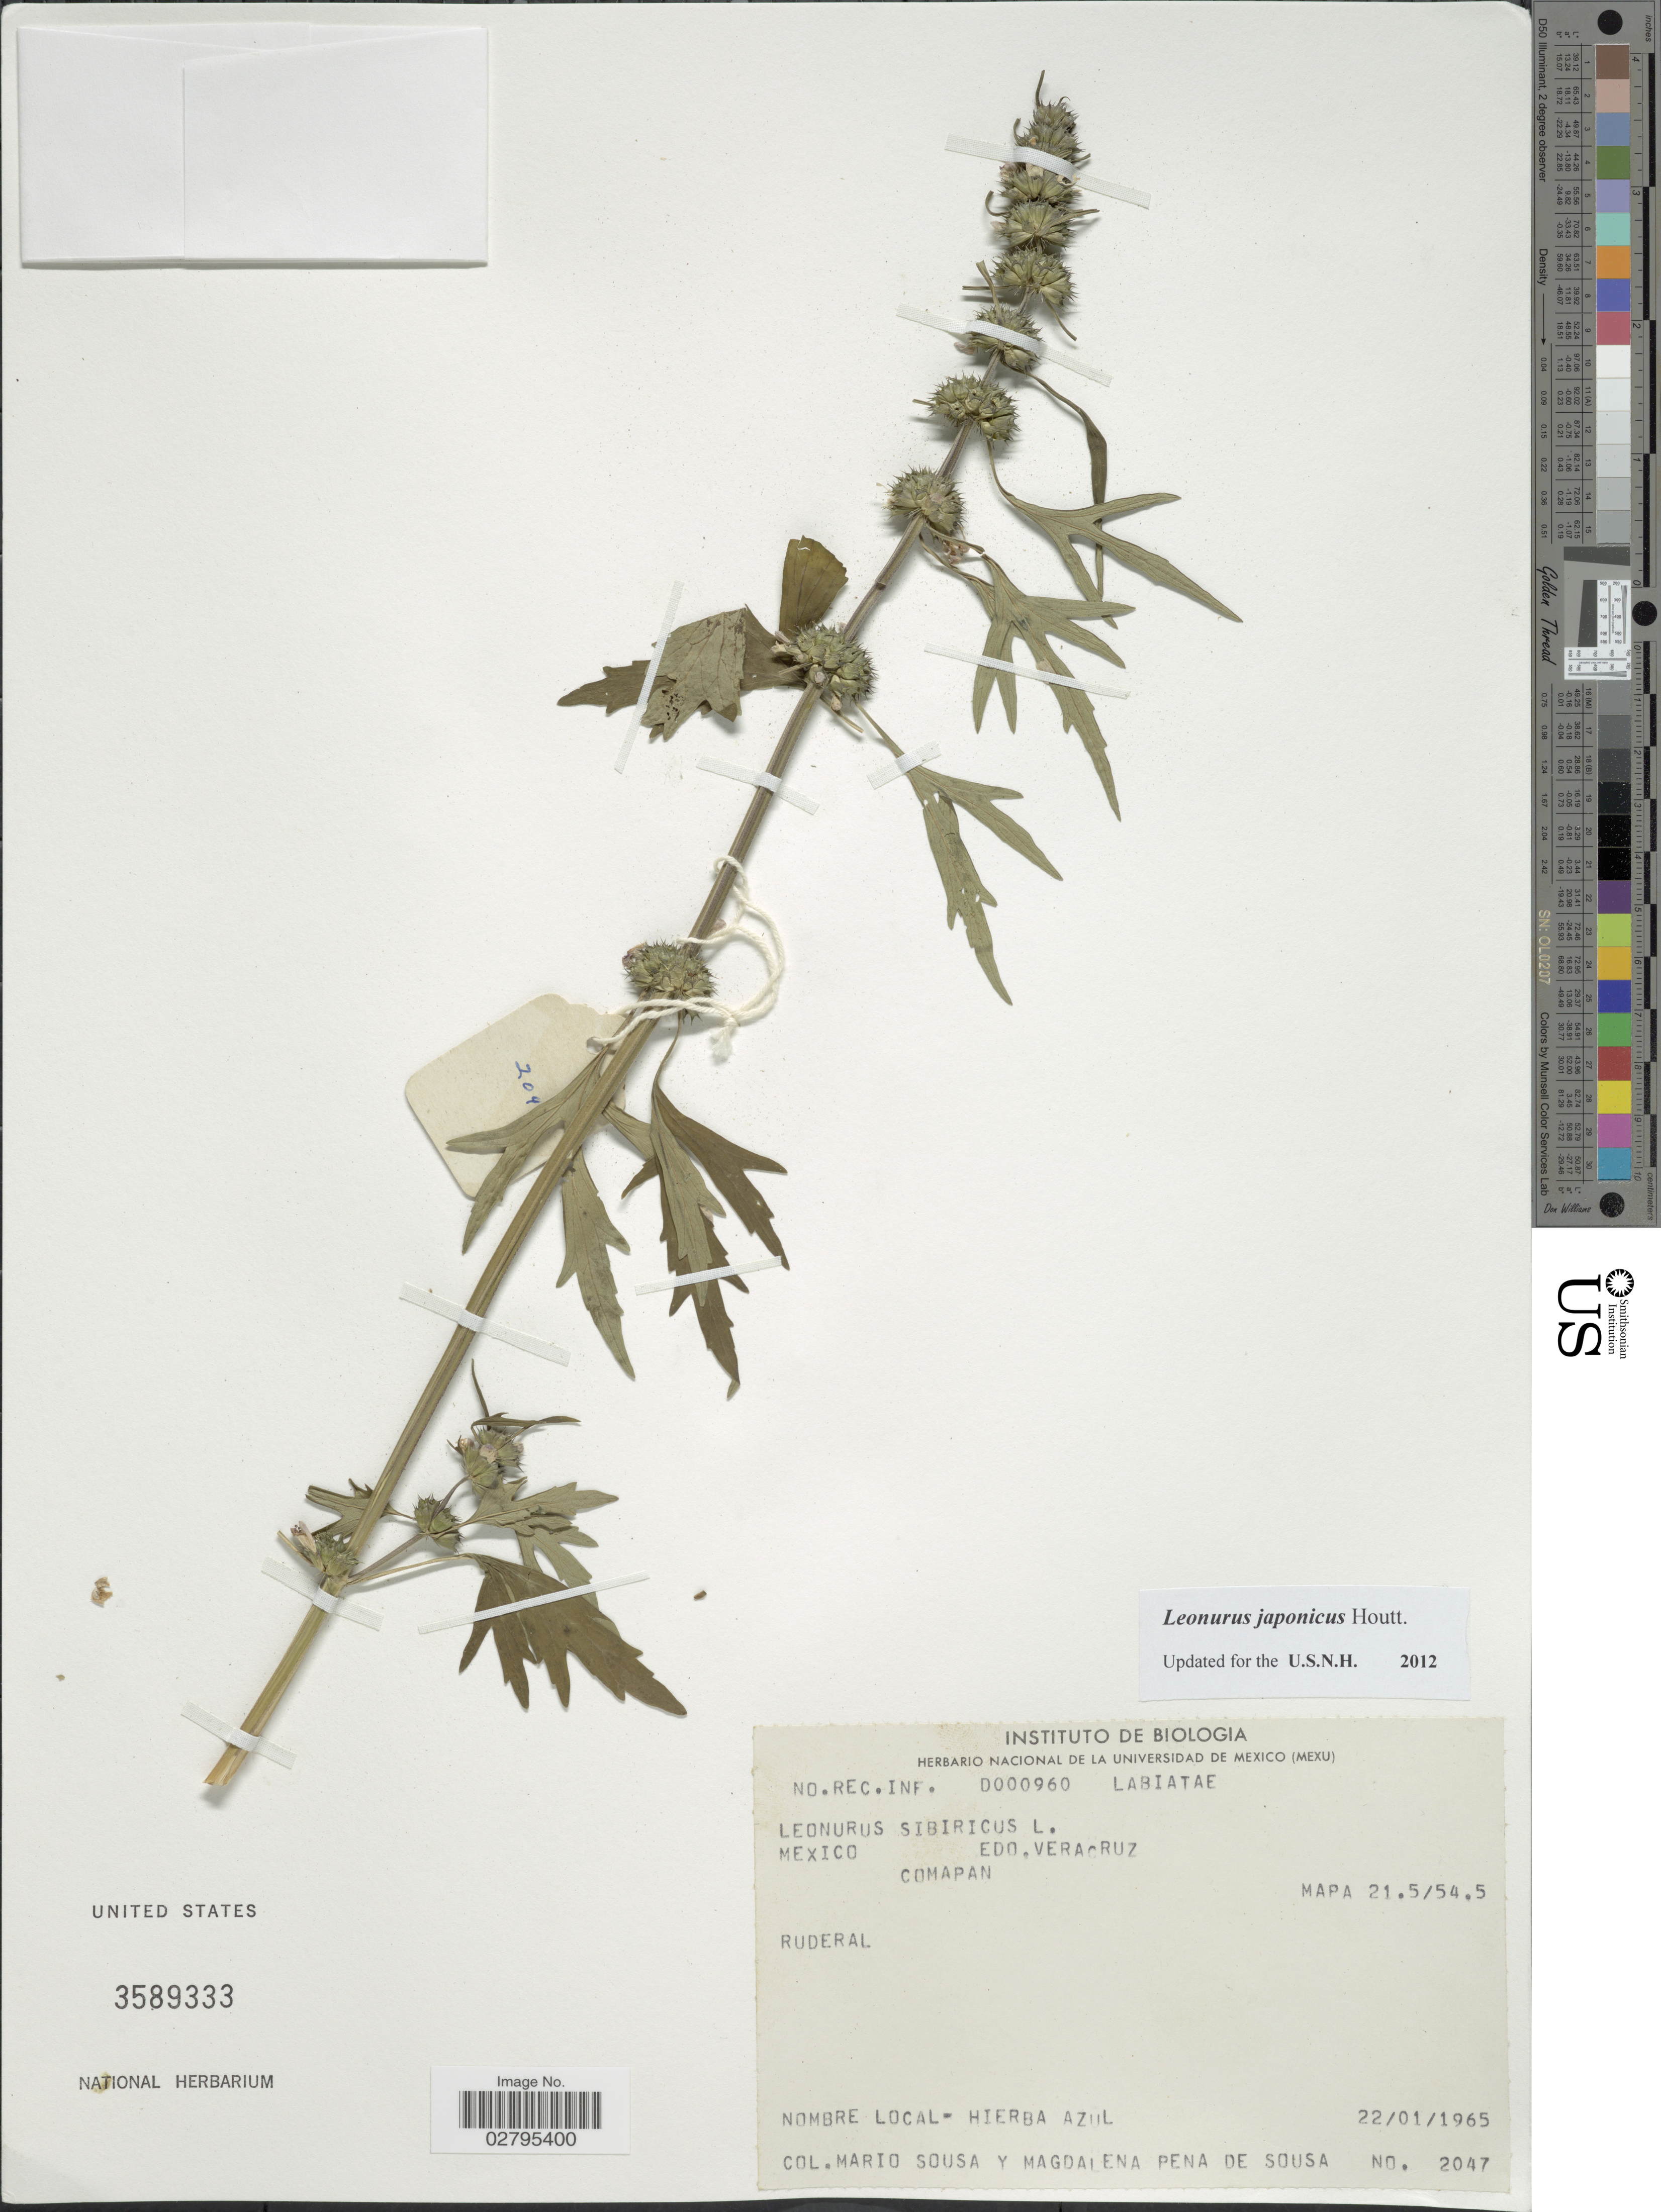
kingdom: Plantae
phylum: Tracheophyta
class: Magnoliopsida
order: Lamiales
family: Lamiaceae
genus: Leonurus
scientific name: Leonurus japonicus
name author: Houtt.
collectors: M. Sousa S. & M. Pena de Sousa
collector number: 2047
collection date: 1965-01-22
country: Mexico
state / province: Veracruz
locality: Edo. Veracruz, Comapan, Mapa 21.5/ 54.5.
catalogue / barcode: US 3589333